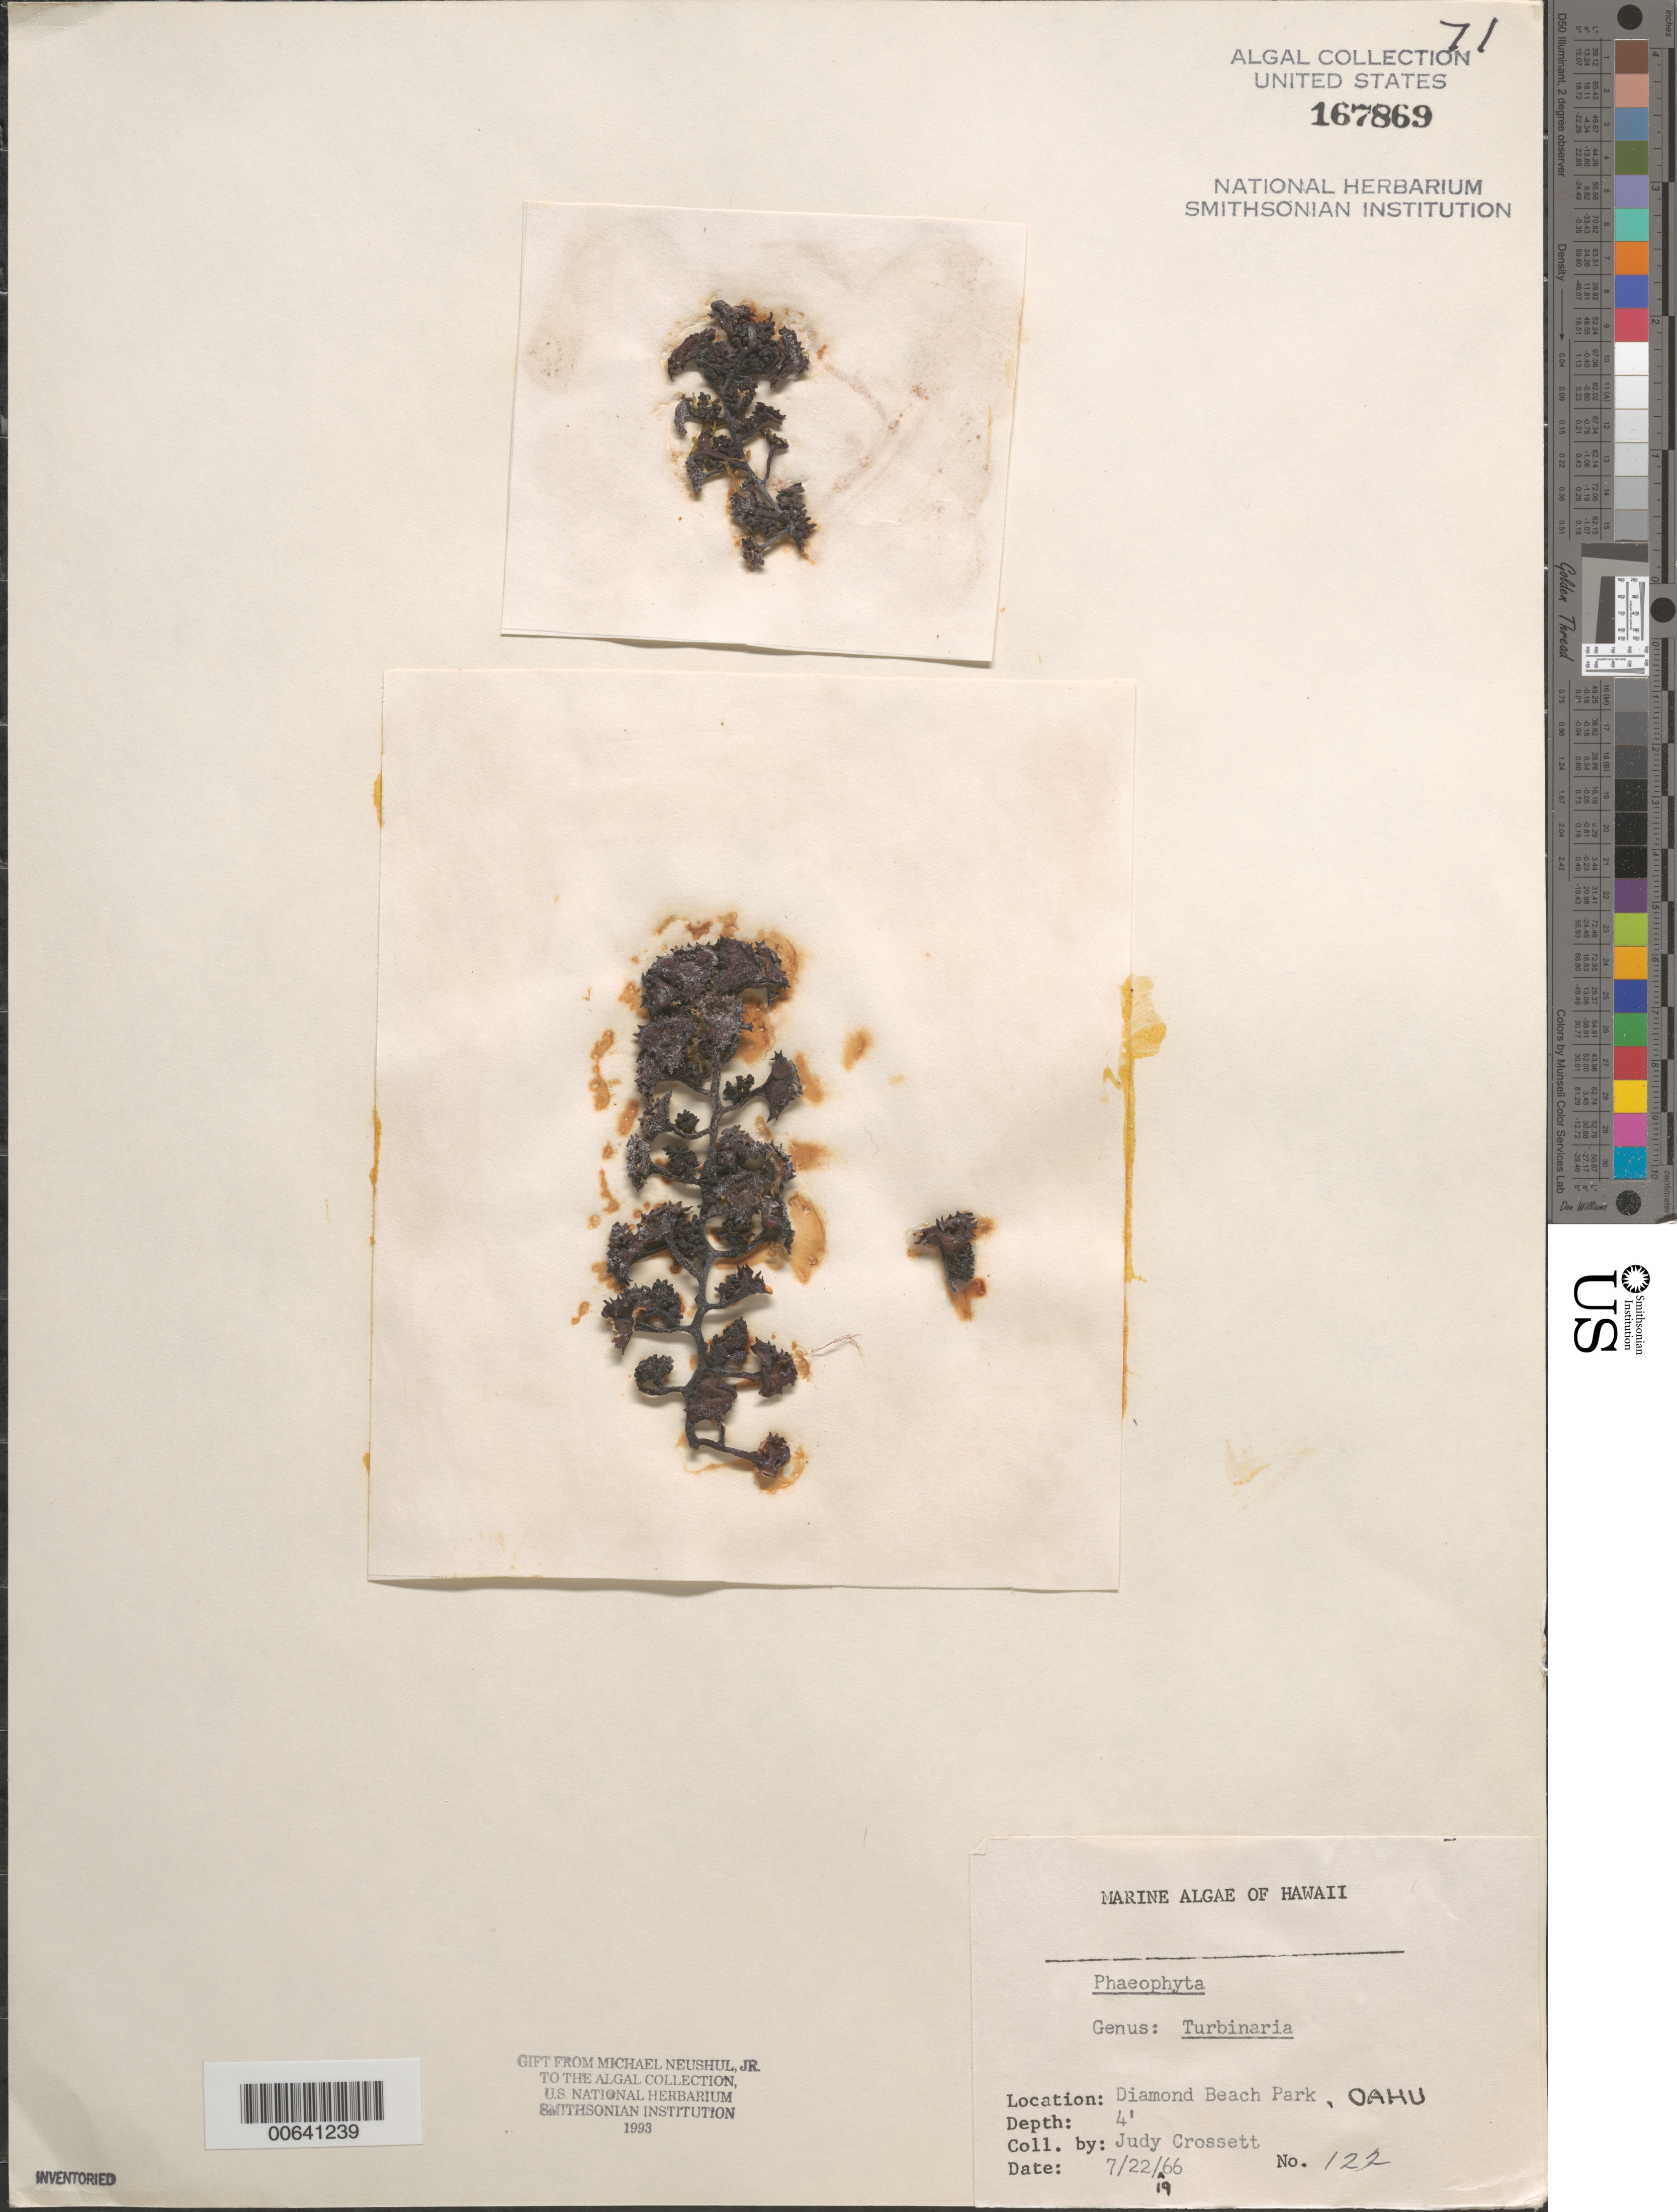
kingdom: Chromista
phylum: Ochrophyta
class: Phaeophyceae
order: Fucales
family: Sargassaceae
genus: Turbinaria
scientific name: Turbinaria sp.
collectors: J. Crossett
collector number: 122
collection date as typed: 22 Jul 1966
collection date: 1966-07-22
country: United States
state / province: Hawaii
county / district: Honolulu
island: Oahu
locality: Diamond Head Beach Park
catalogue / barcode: US 167869